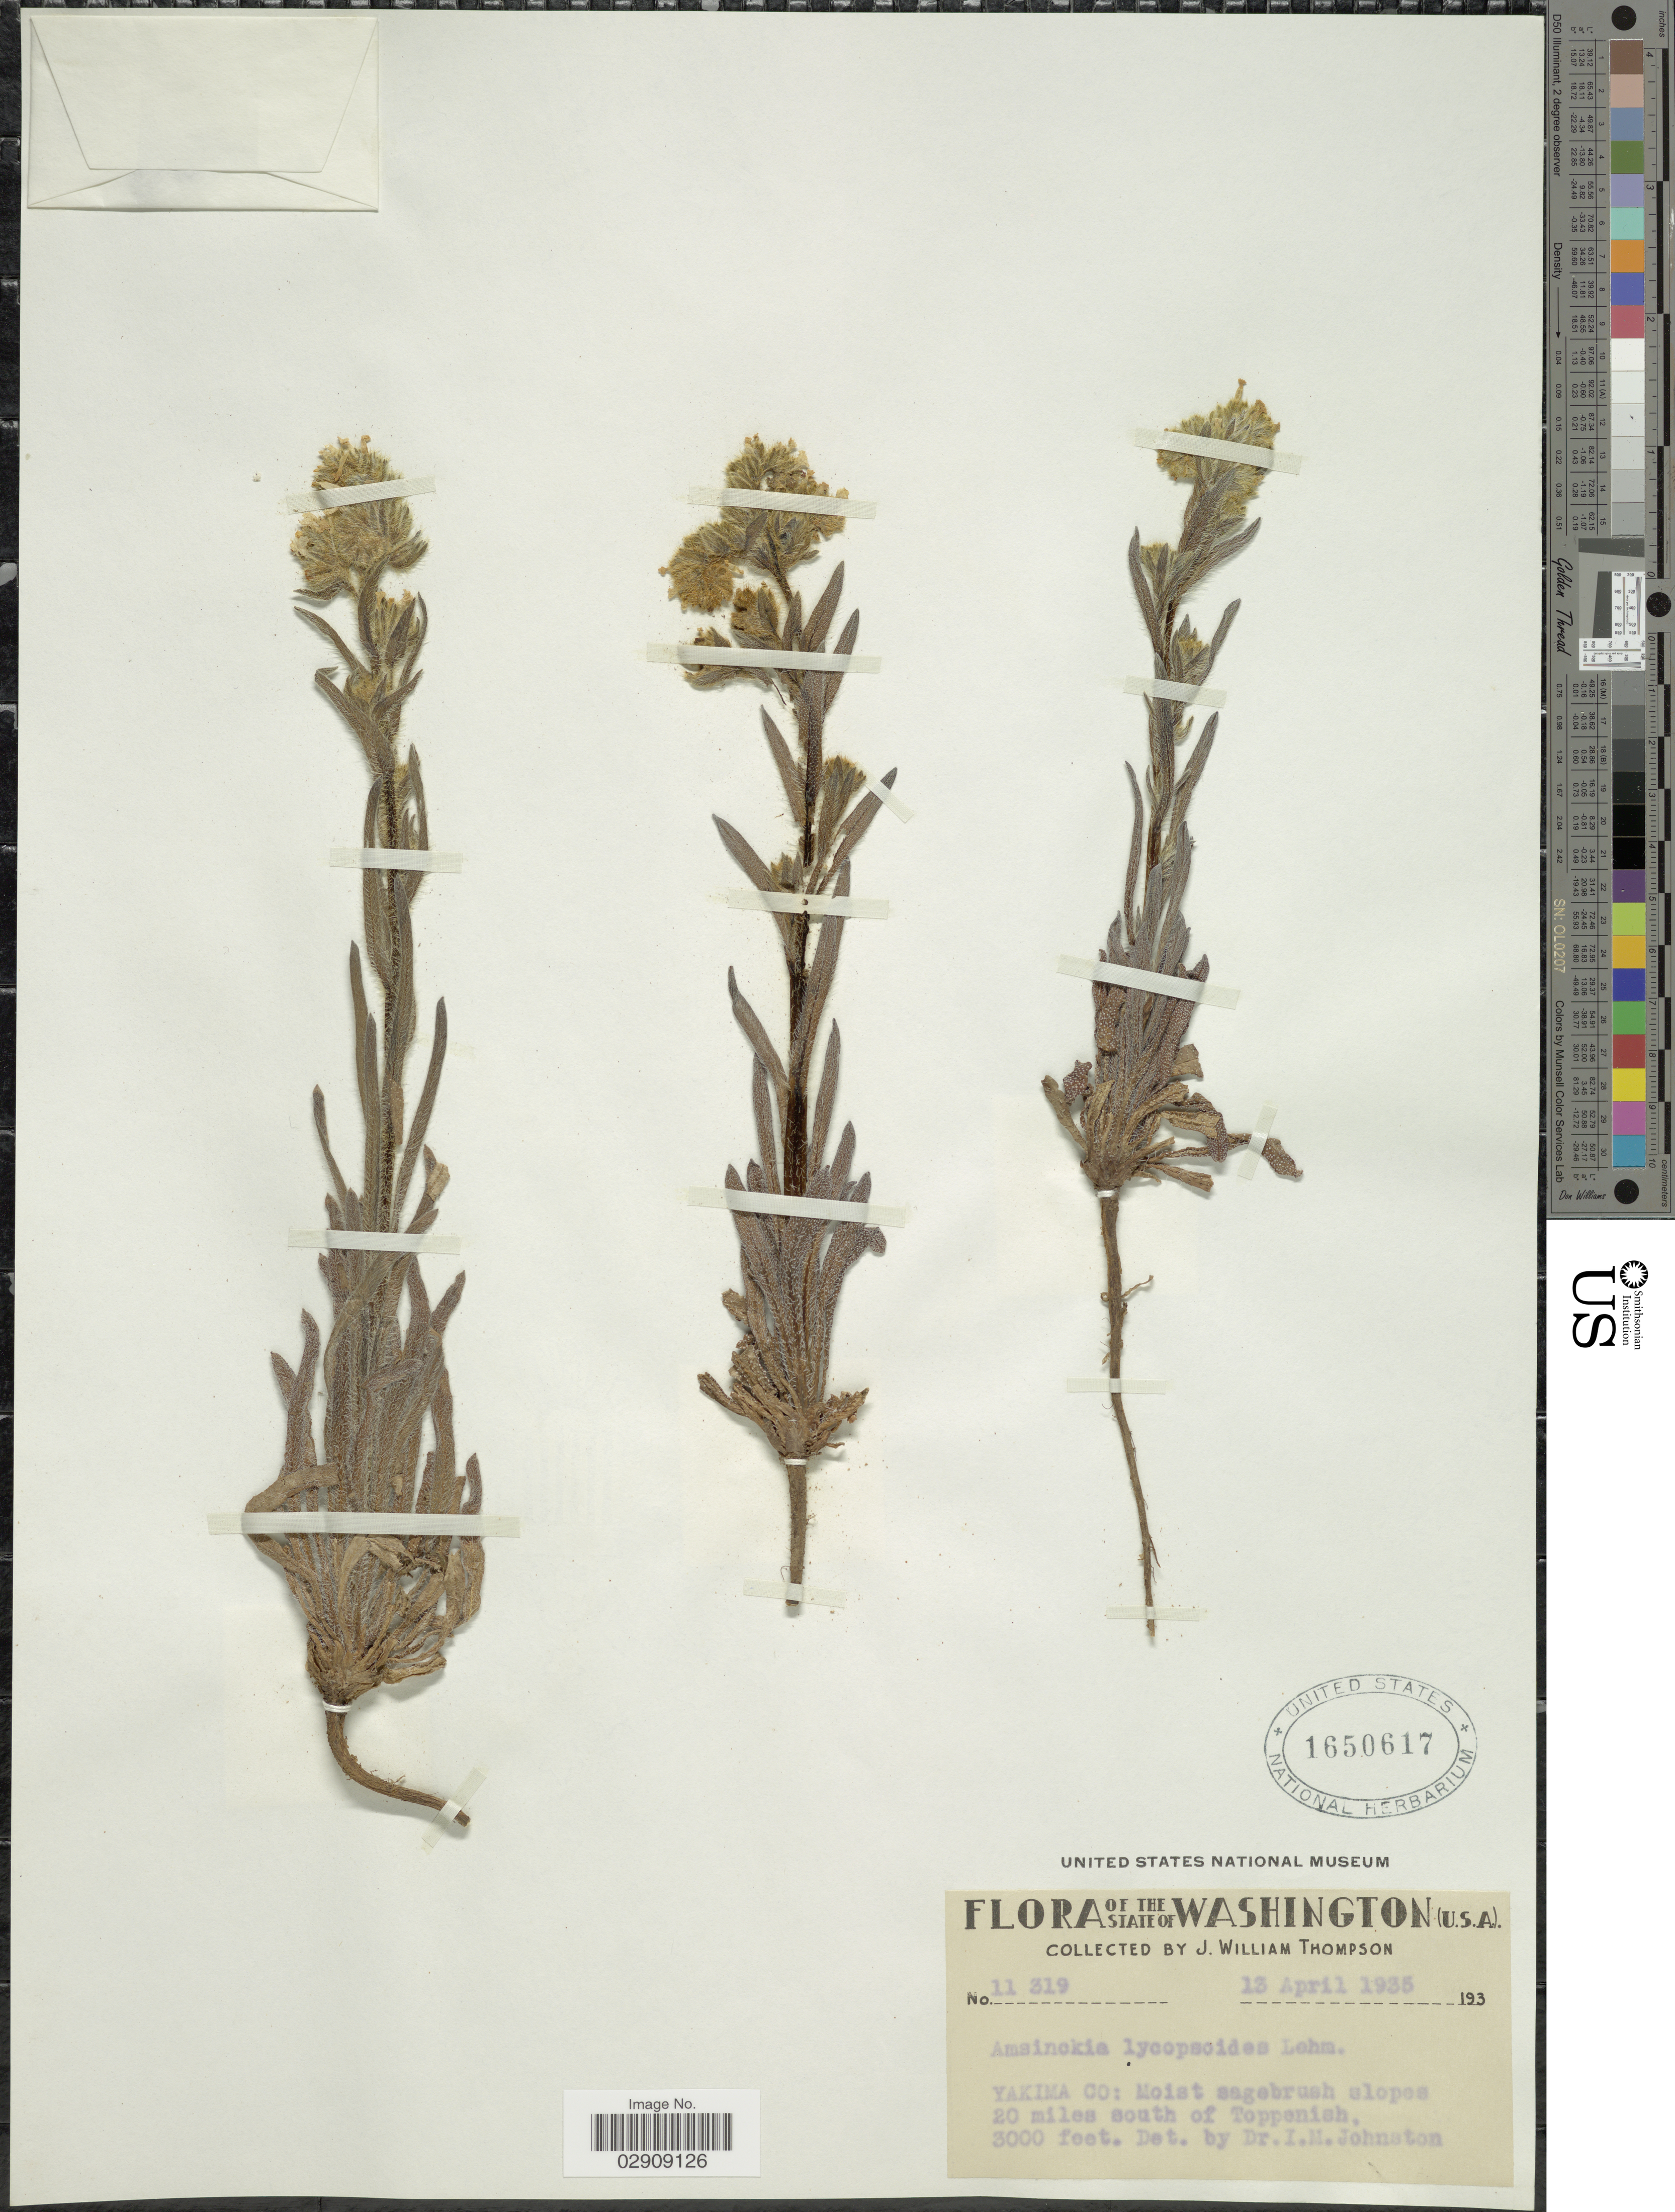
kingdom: Plantae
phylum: Tracheophyta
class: Magnoliopsida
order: Boraginales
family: Boraginaceae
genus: Amsinckia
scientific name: Amsinckia lycopsoides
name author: Lehm.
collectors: J. W. Thompson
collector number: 11319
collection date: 1935-04-13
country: United States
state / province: Washington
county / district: Yakima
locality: (U.S.A.). Yakima Co: Moist sagebrush slopes 20 miles south of Toppenish.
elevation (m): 914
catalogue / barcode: US 1650617